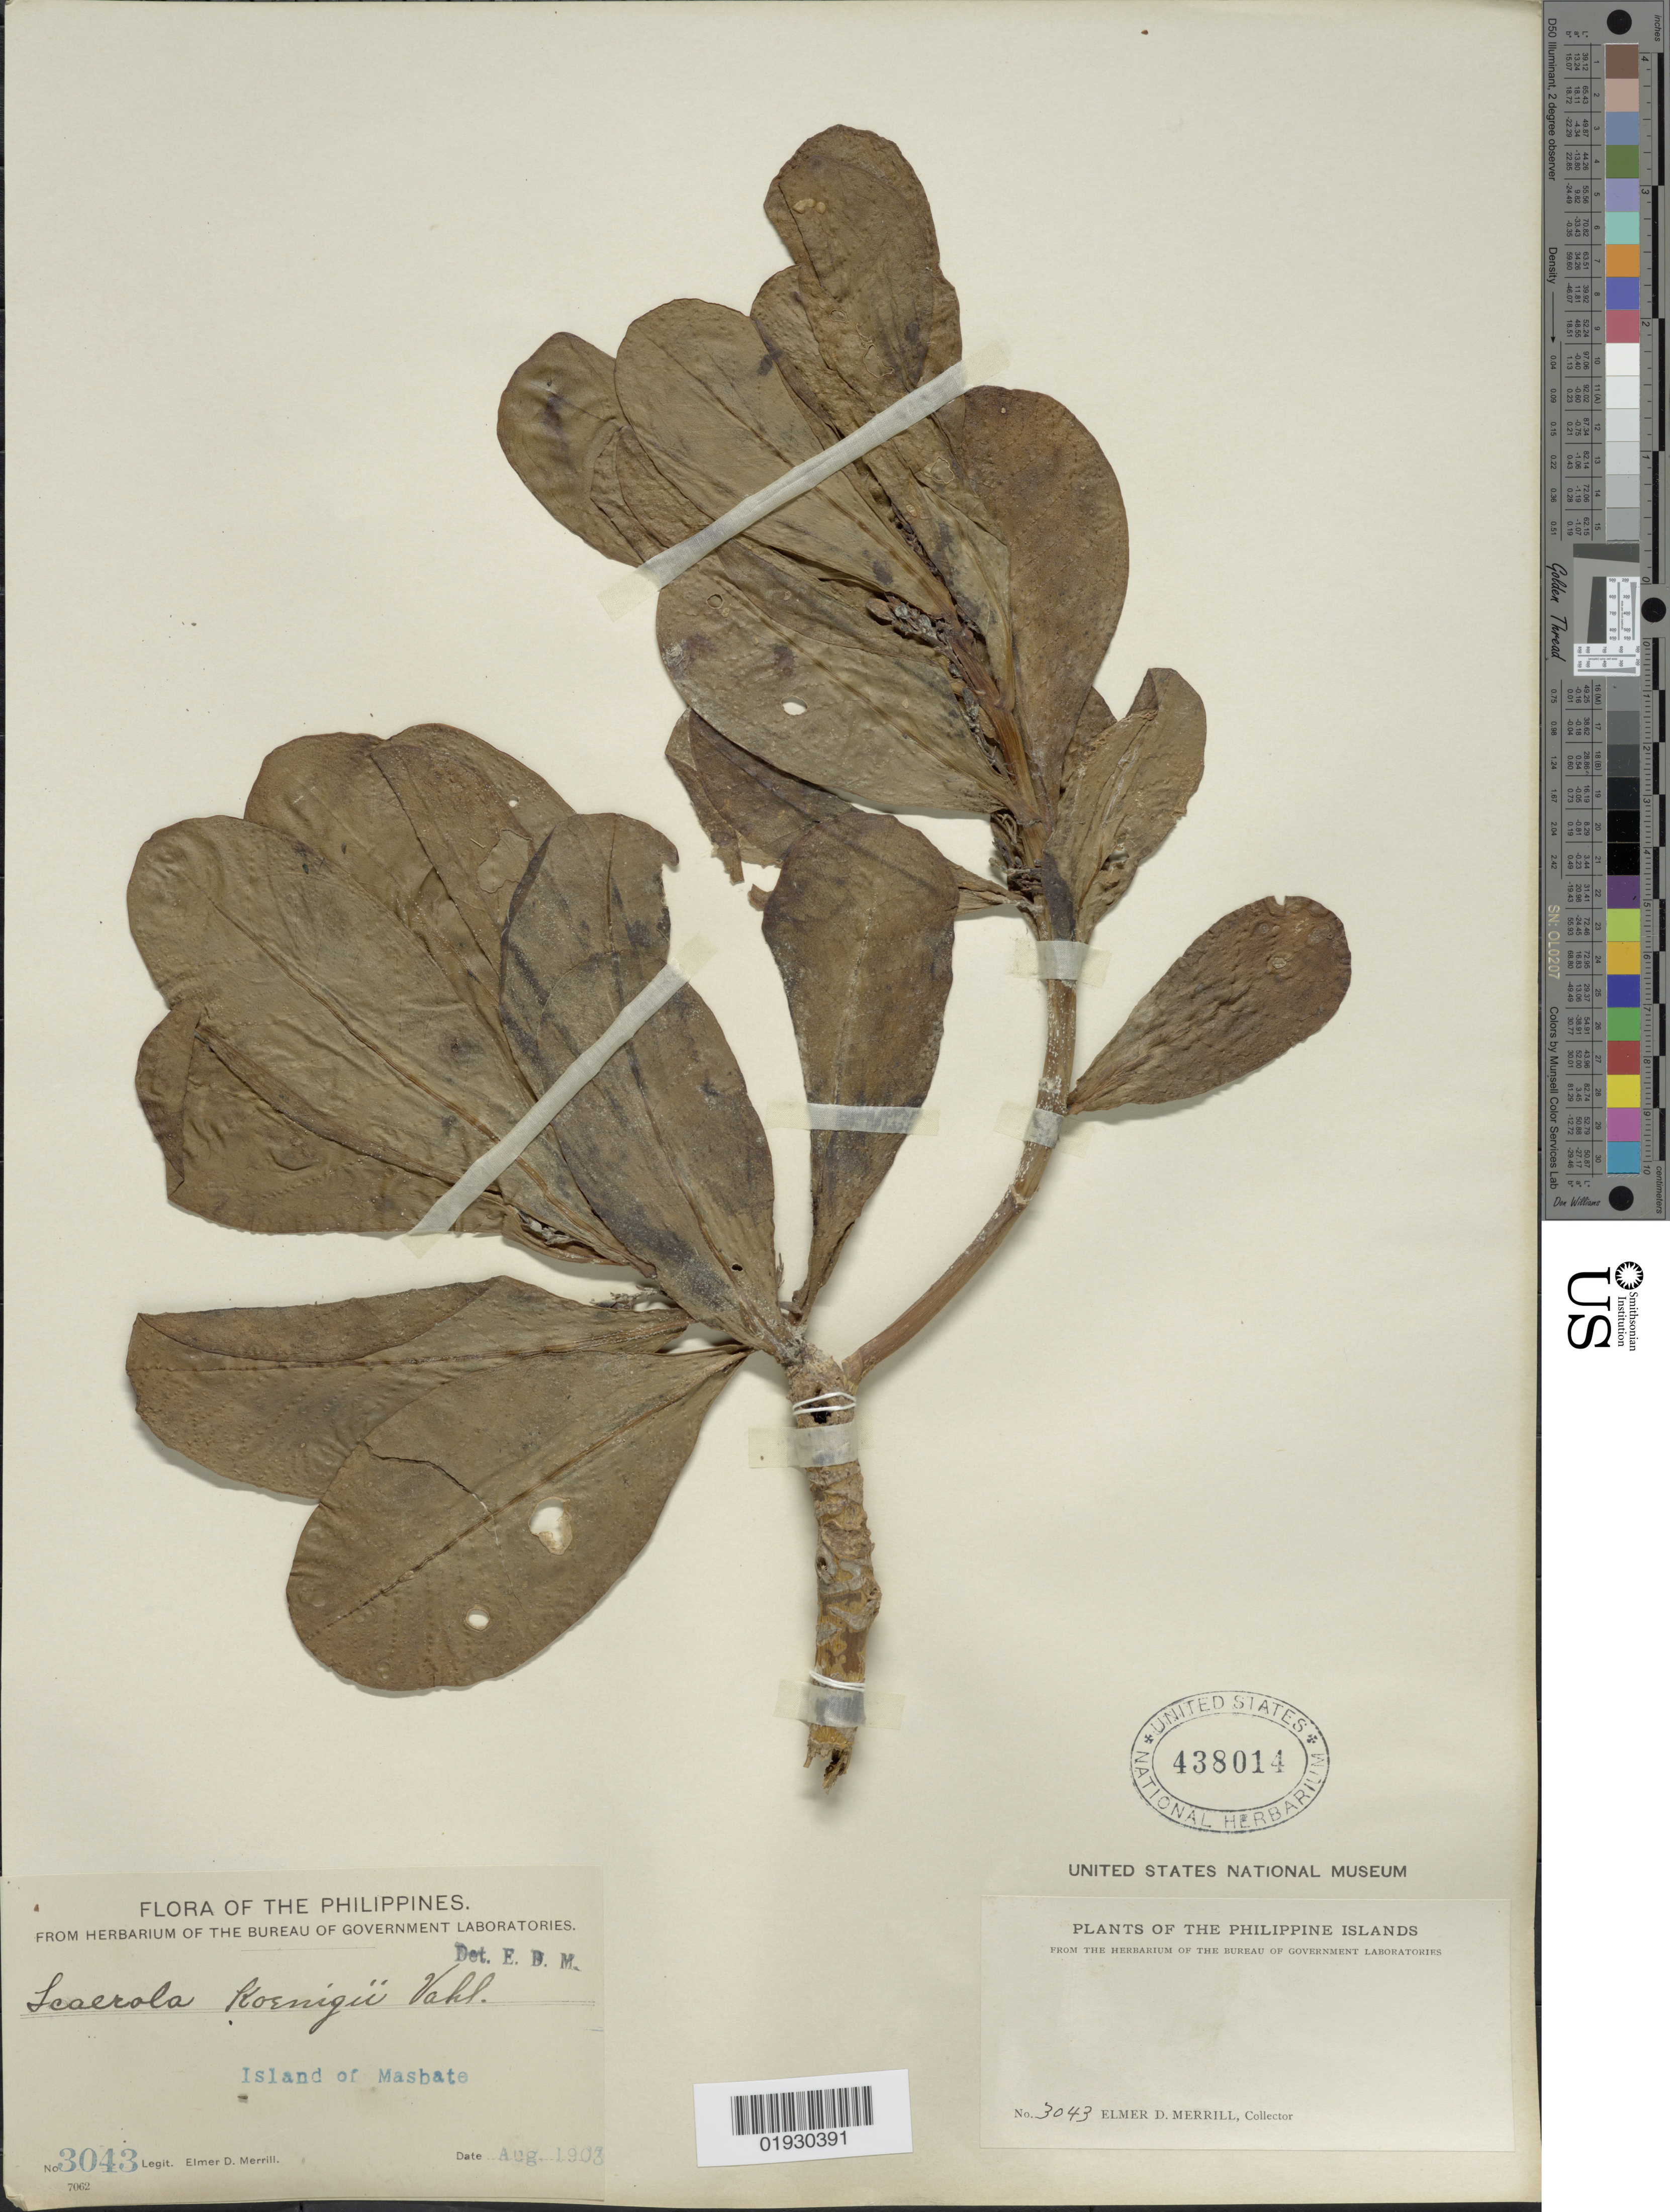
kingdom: Plantae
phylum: Tracheophyta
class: Magnoliopsida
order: Asterales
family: Goodeniaceae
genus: Scaevola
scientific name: Scaevola taccada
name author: (Gaertn.) Roxb.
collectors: E. D. Merrill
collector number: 3043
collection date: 1903-08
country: Philippines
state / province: Bicol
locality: Island of Masbate.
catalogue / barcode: US 438014